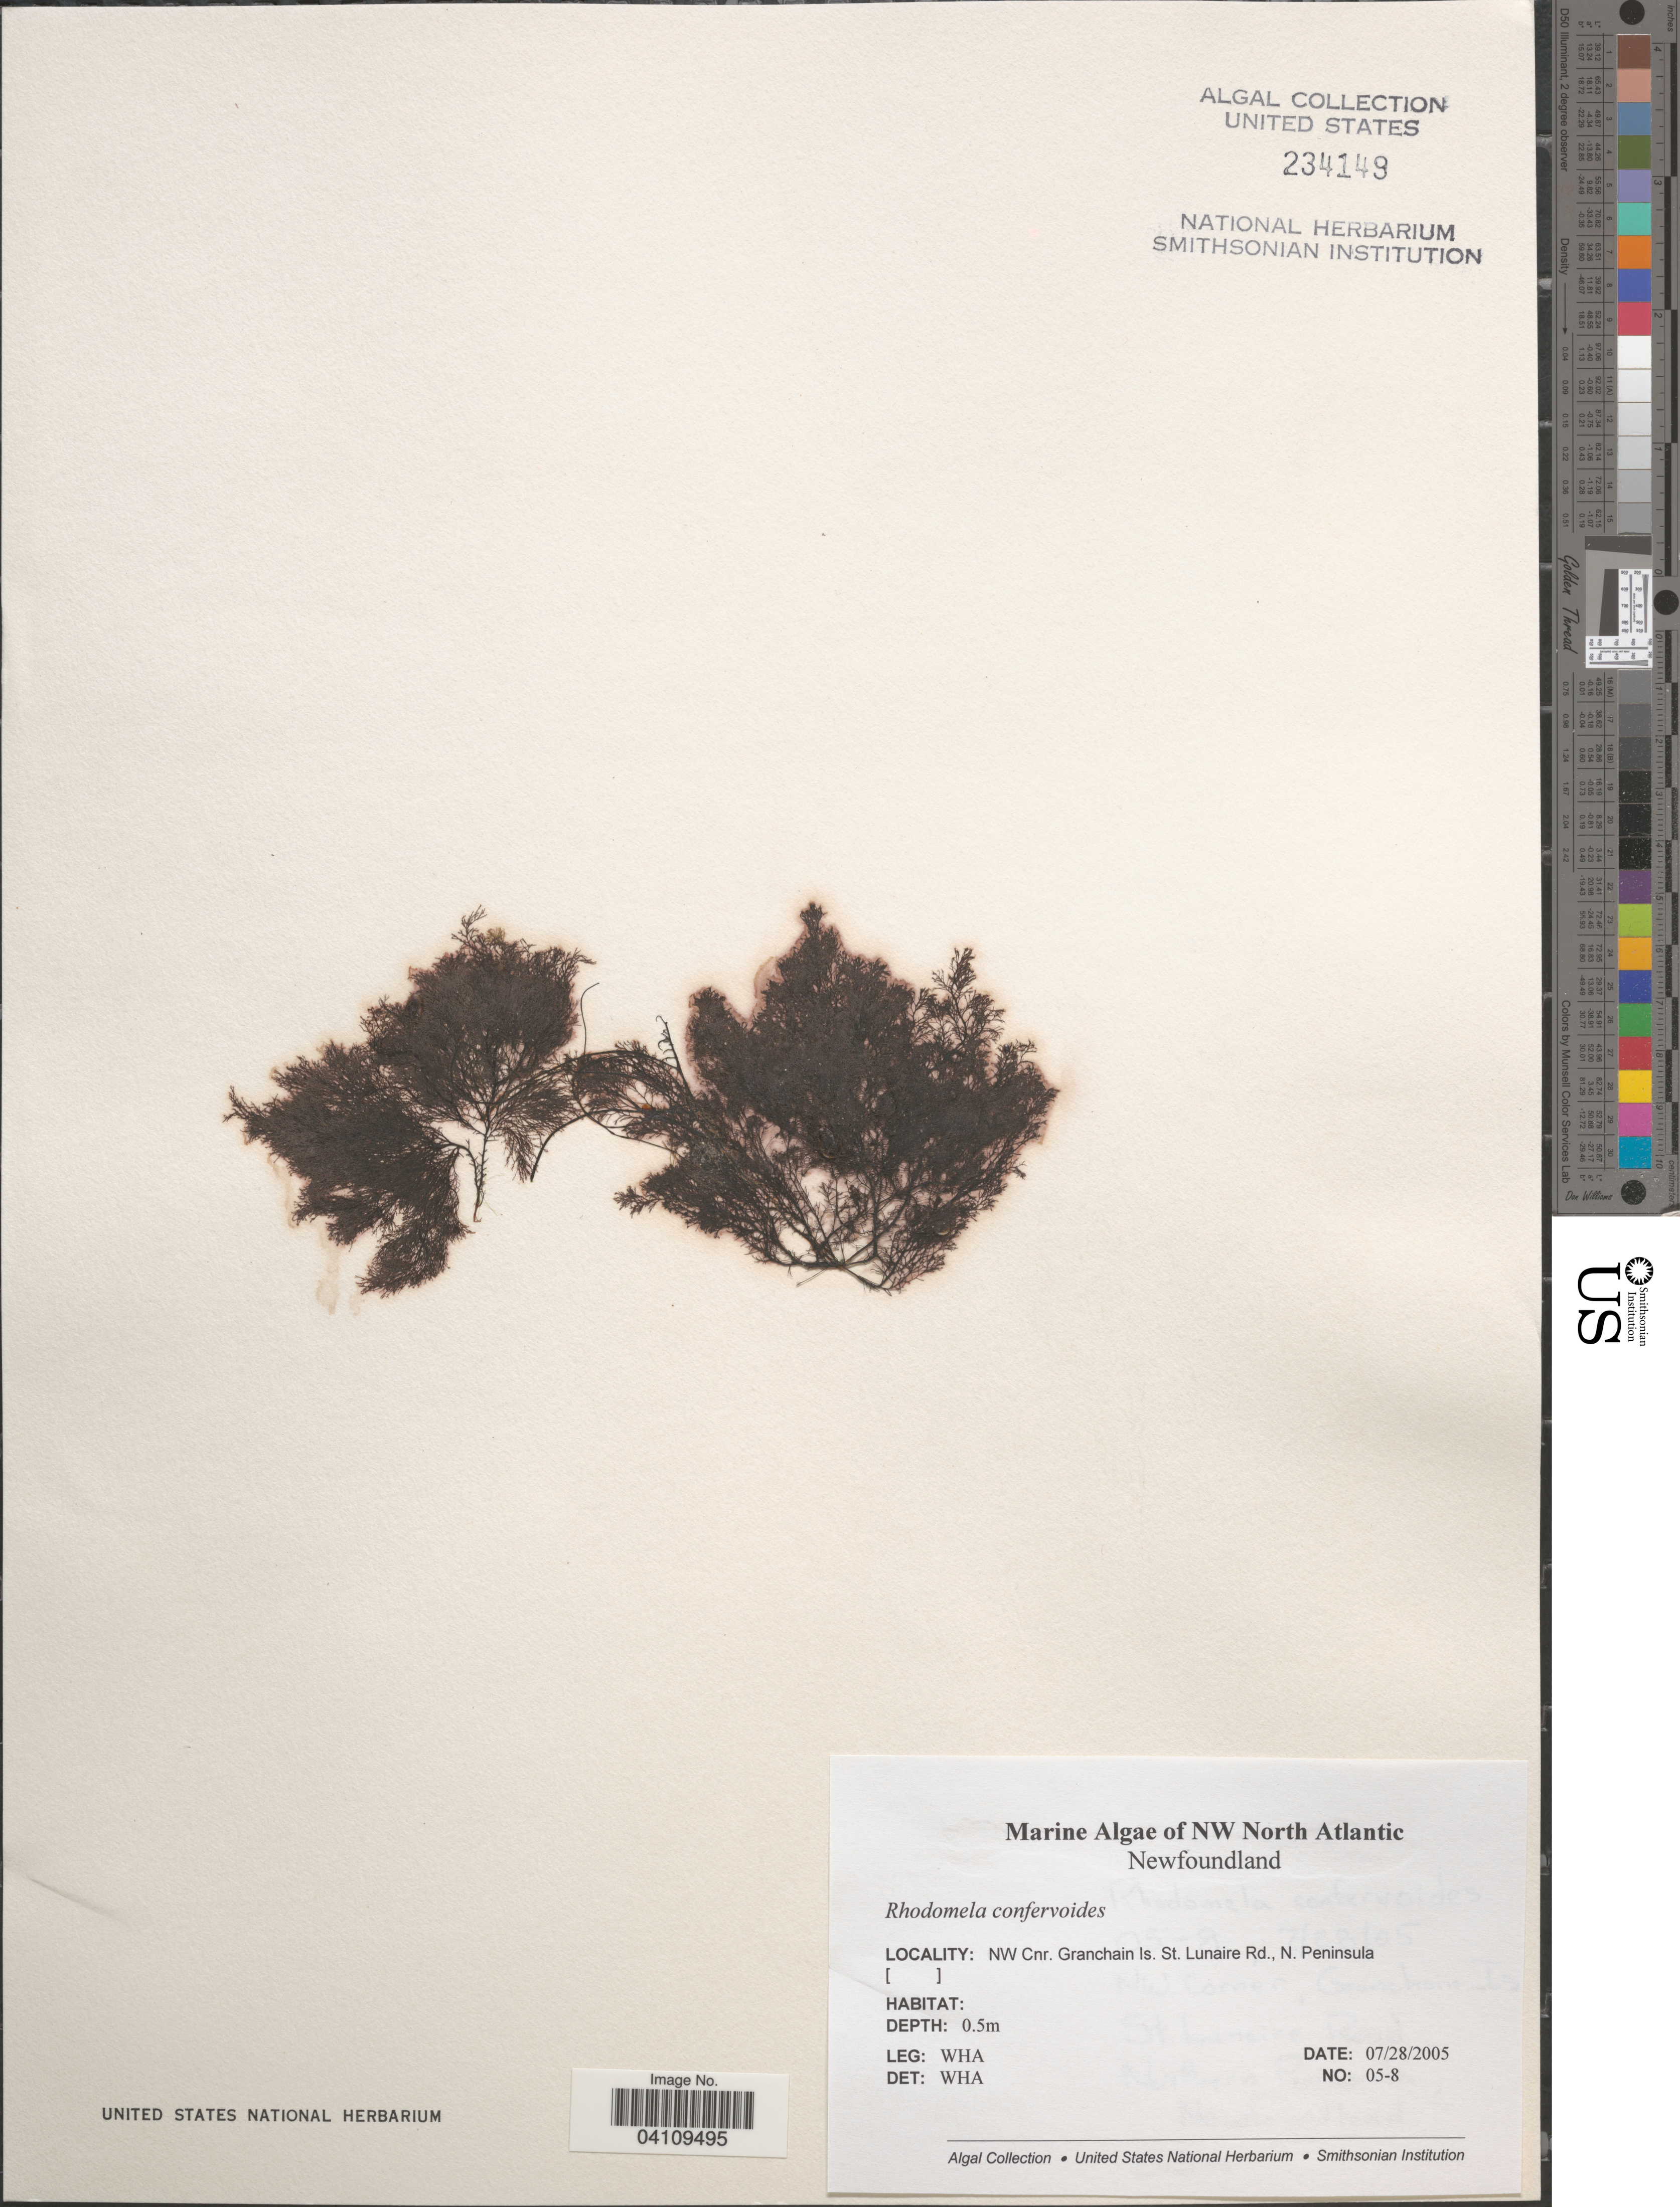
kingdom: Plantae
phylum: Rhodophyta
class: Florideophyceae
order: Ceramiales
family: Rhodomelaceae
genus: Rhodomela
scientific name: Rhodomela confervoides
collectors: W. H. Adey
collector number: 05-8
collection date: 2005-07-28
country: Canada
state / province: Newfoundland and Labrador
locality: NW North Atlantic. NW Cnr. Granchain Is. St. Lunaire Rd., N. Peninsula.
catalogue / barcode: US 234149